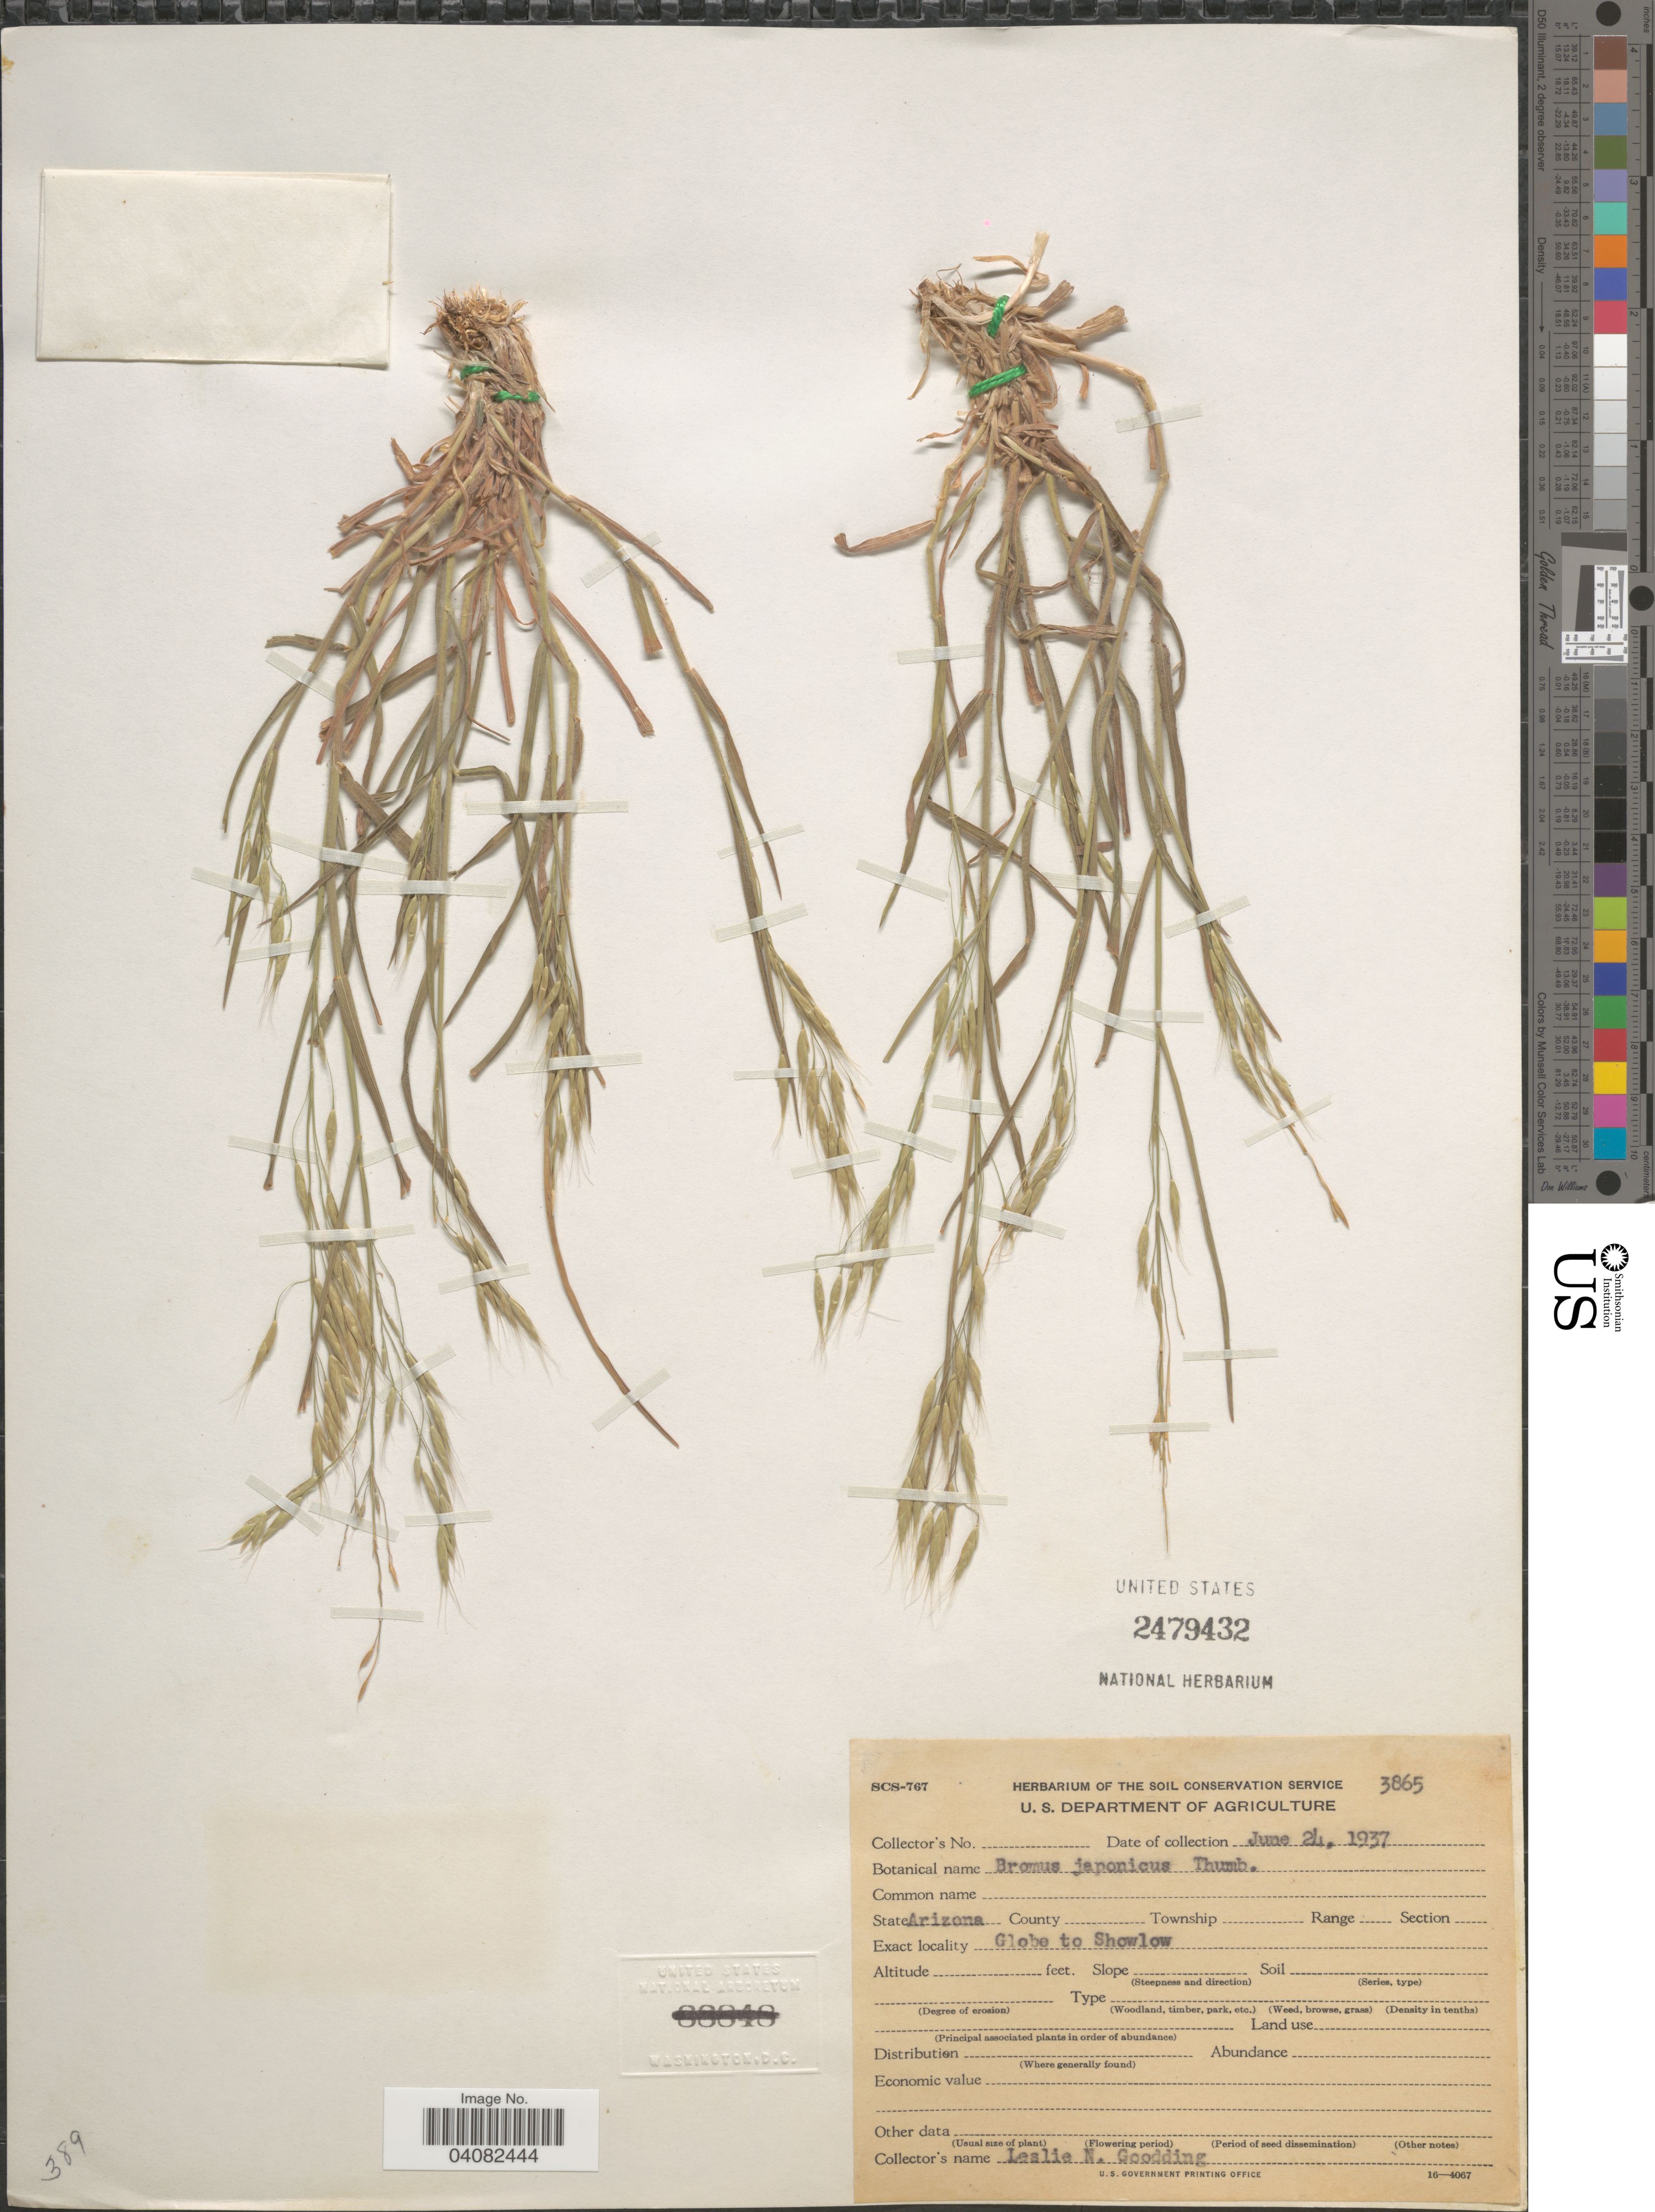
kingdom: Plantae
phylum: Tracheophyta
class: Liliopsida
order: Poales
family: Poaceae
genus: Bromus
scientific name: Bromus japonicus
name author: Houtt.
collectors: L. N. Goodding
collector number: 3865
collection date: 1937-06-24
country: United States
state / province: Arizona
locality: Globe to Showlow.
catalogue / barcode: US 2479432